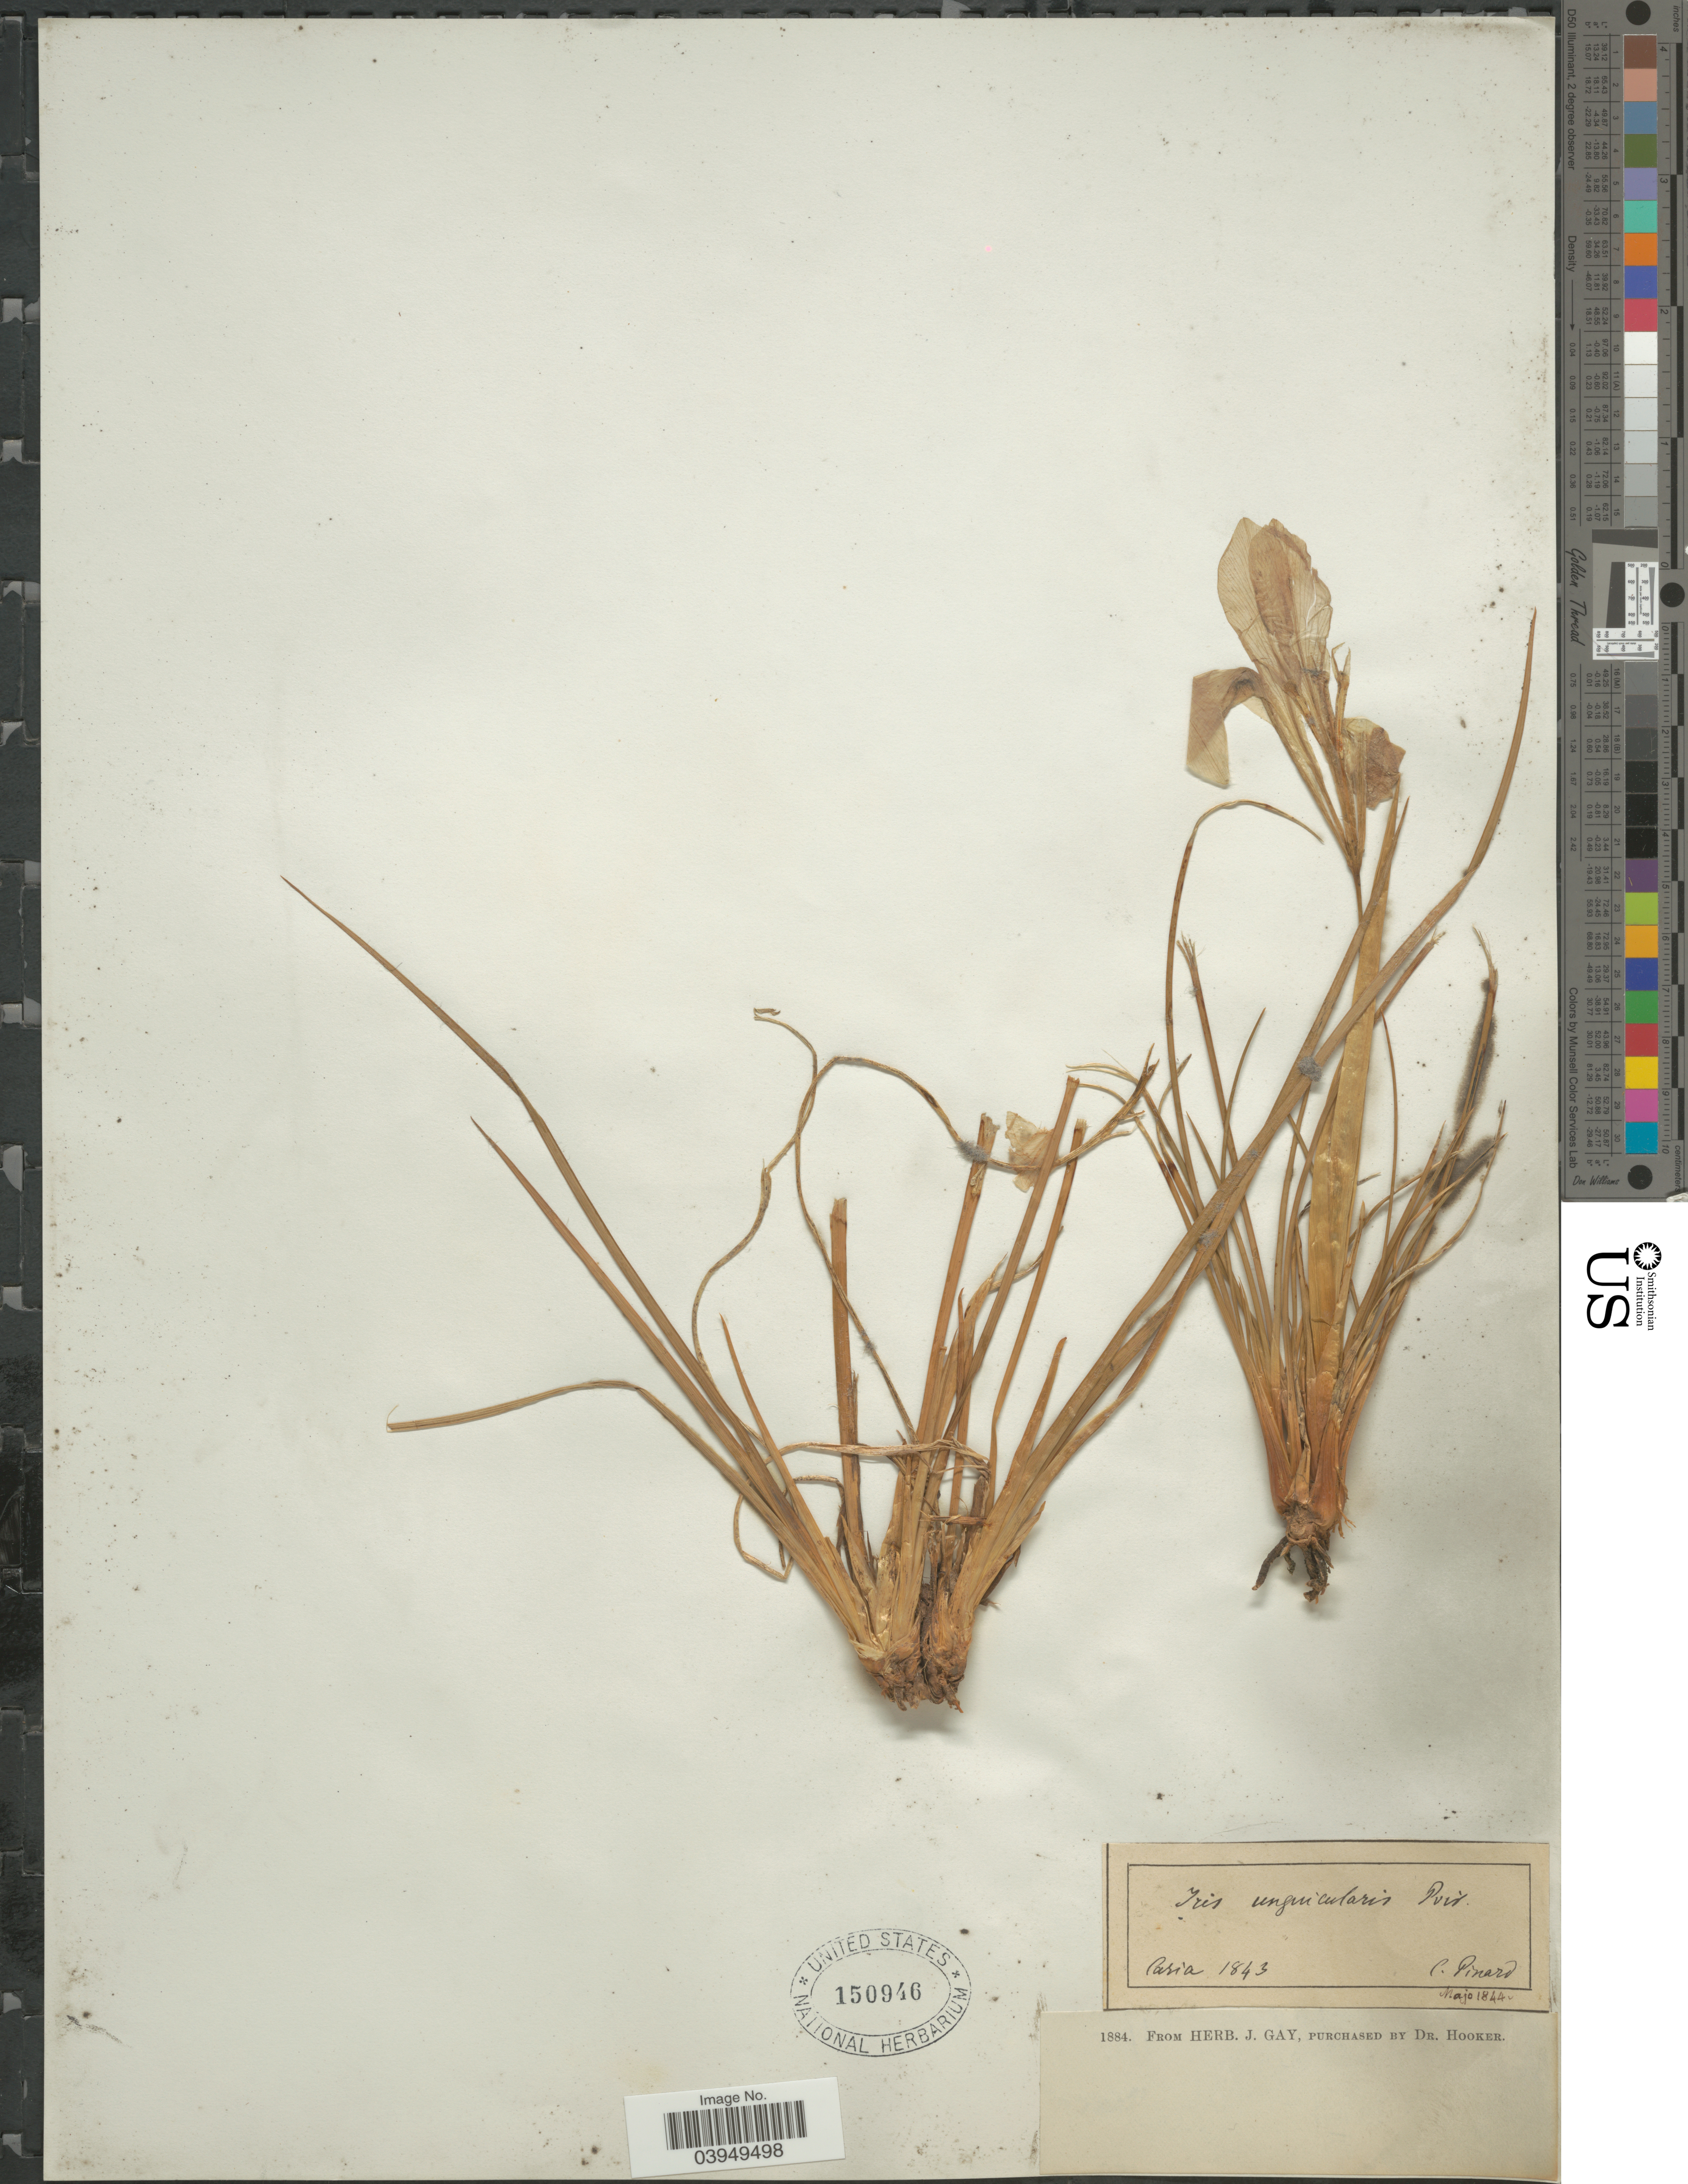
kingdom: Plantae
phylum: Tracheophyta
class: Liliopsida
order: Asparagales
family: Iridaceae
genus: Iris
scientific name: Iris unguicularis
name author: Poir.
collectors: C. Pinard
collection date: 1843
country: Turkey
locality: Caria.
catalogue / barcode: US 150946